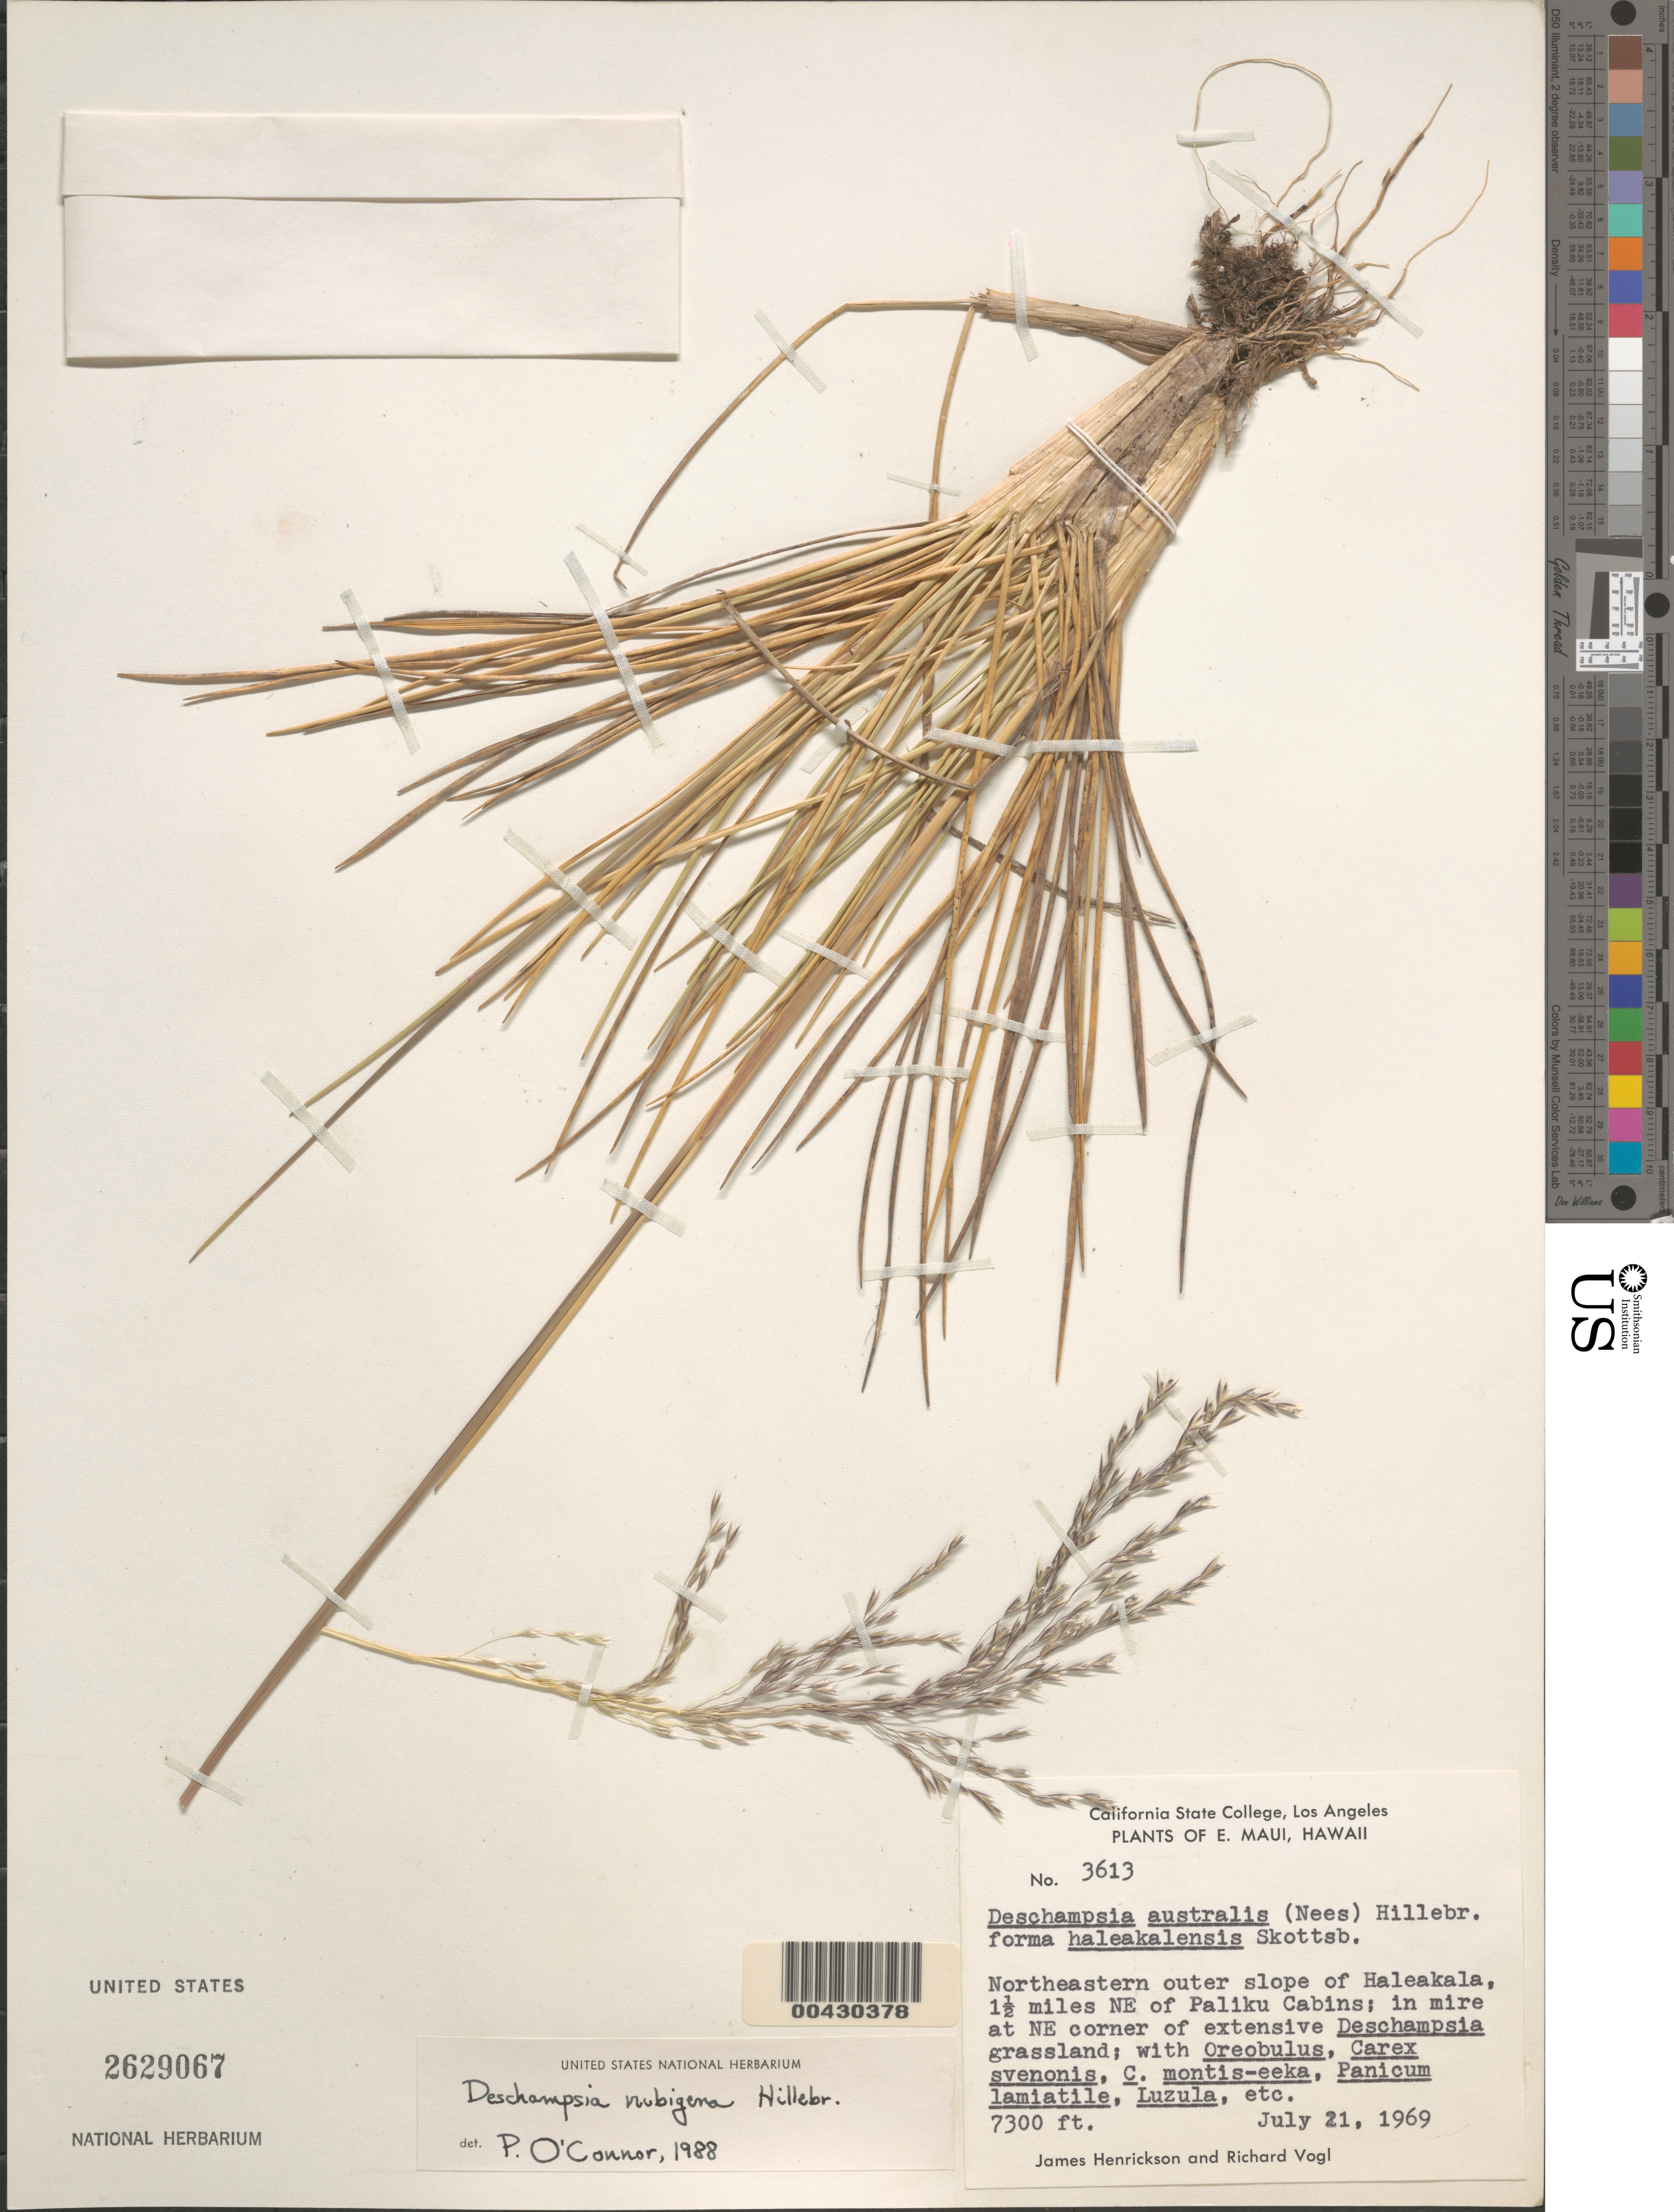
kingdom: Plantae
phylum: Tracheophyta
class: Liliopsida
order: Poales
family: Poaceae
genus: Deschampsia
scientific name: Deschampsia nubigena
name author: Hillebr.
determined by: O'Connor, P.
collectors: J. S. Henrickson & R. Vogl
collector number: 3613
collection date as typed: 21 Jul 1969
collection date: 1969-07-21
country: United States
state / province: Hawaii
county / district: Maui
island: Maui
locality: Northeastern outer slope of Haleakala, 1.5 mi NE of Paliku Cabins, E Maui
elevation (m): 2225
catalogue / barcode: US 2629067